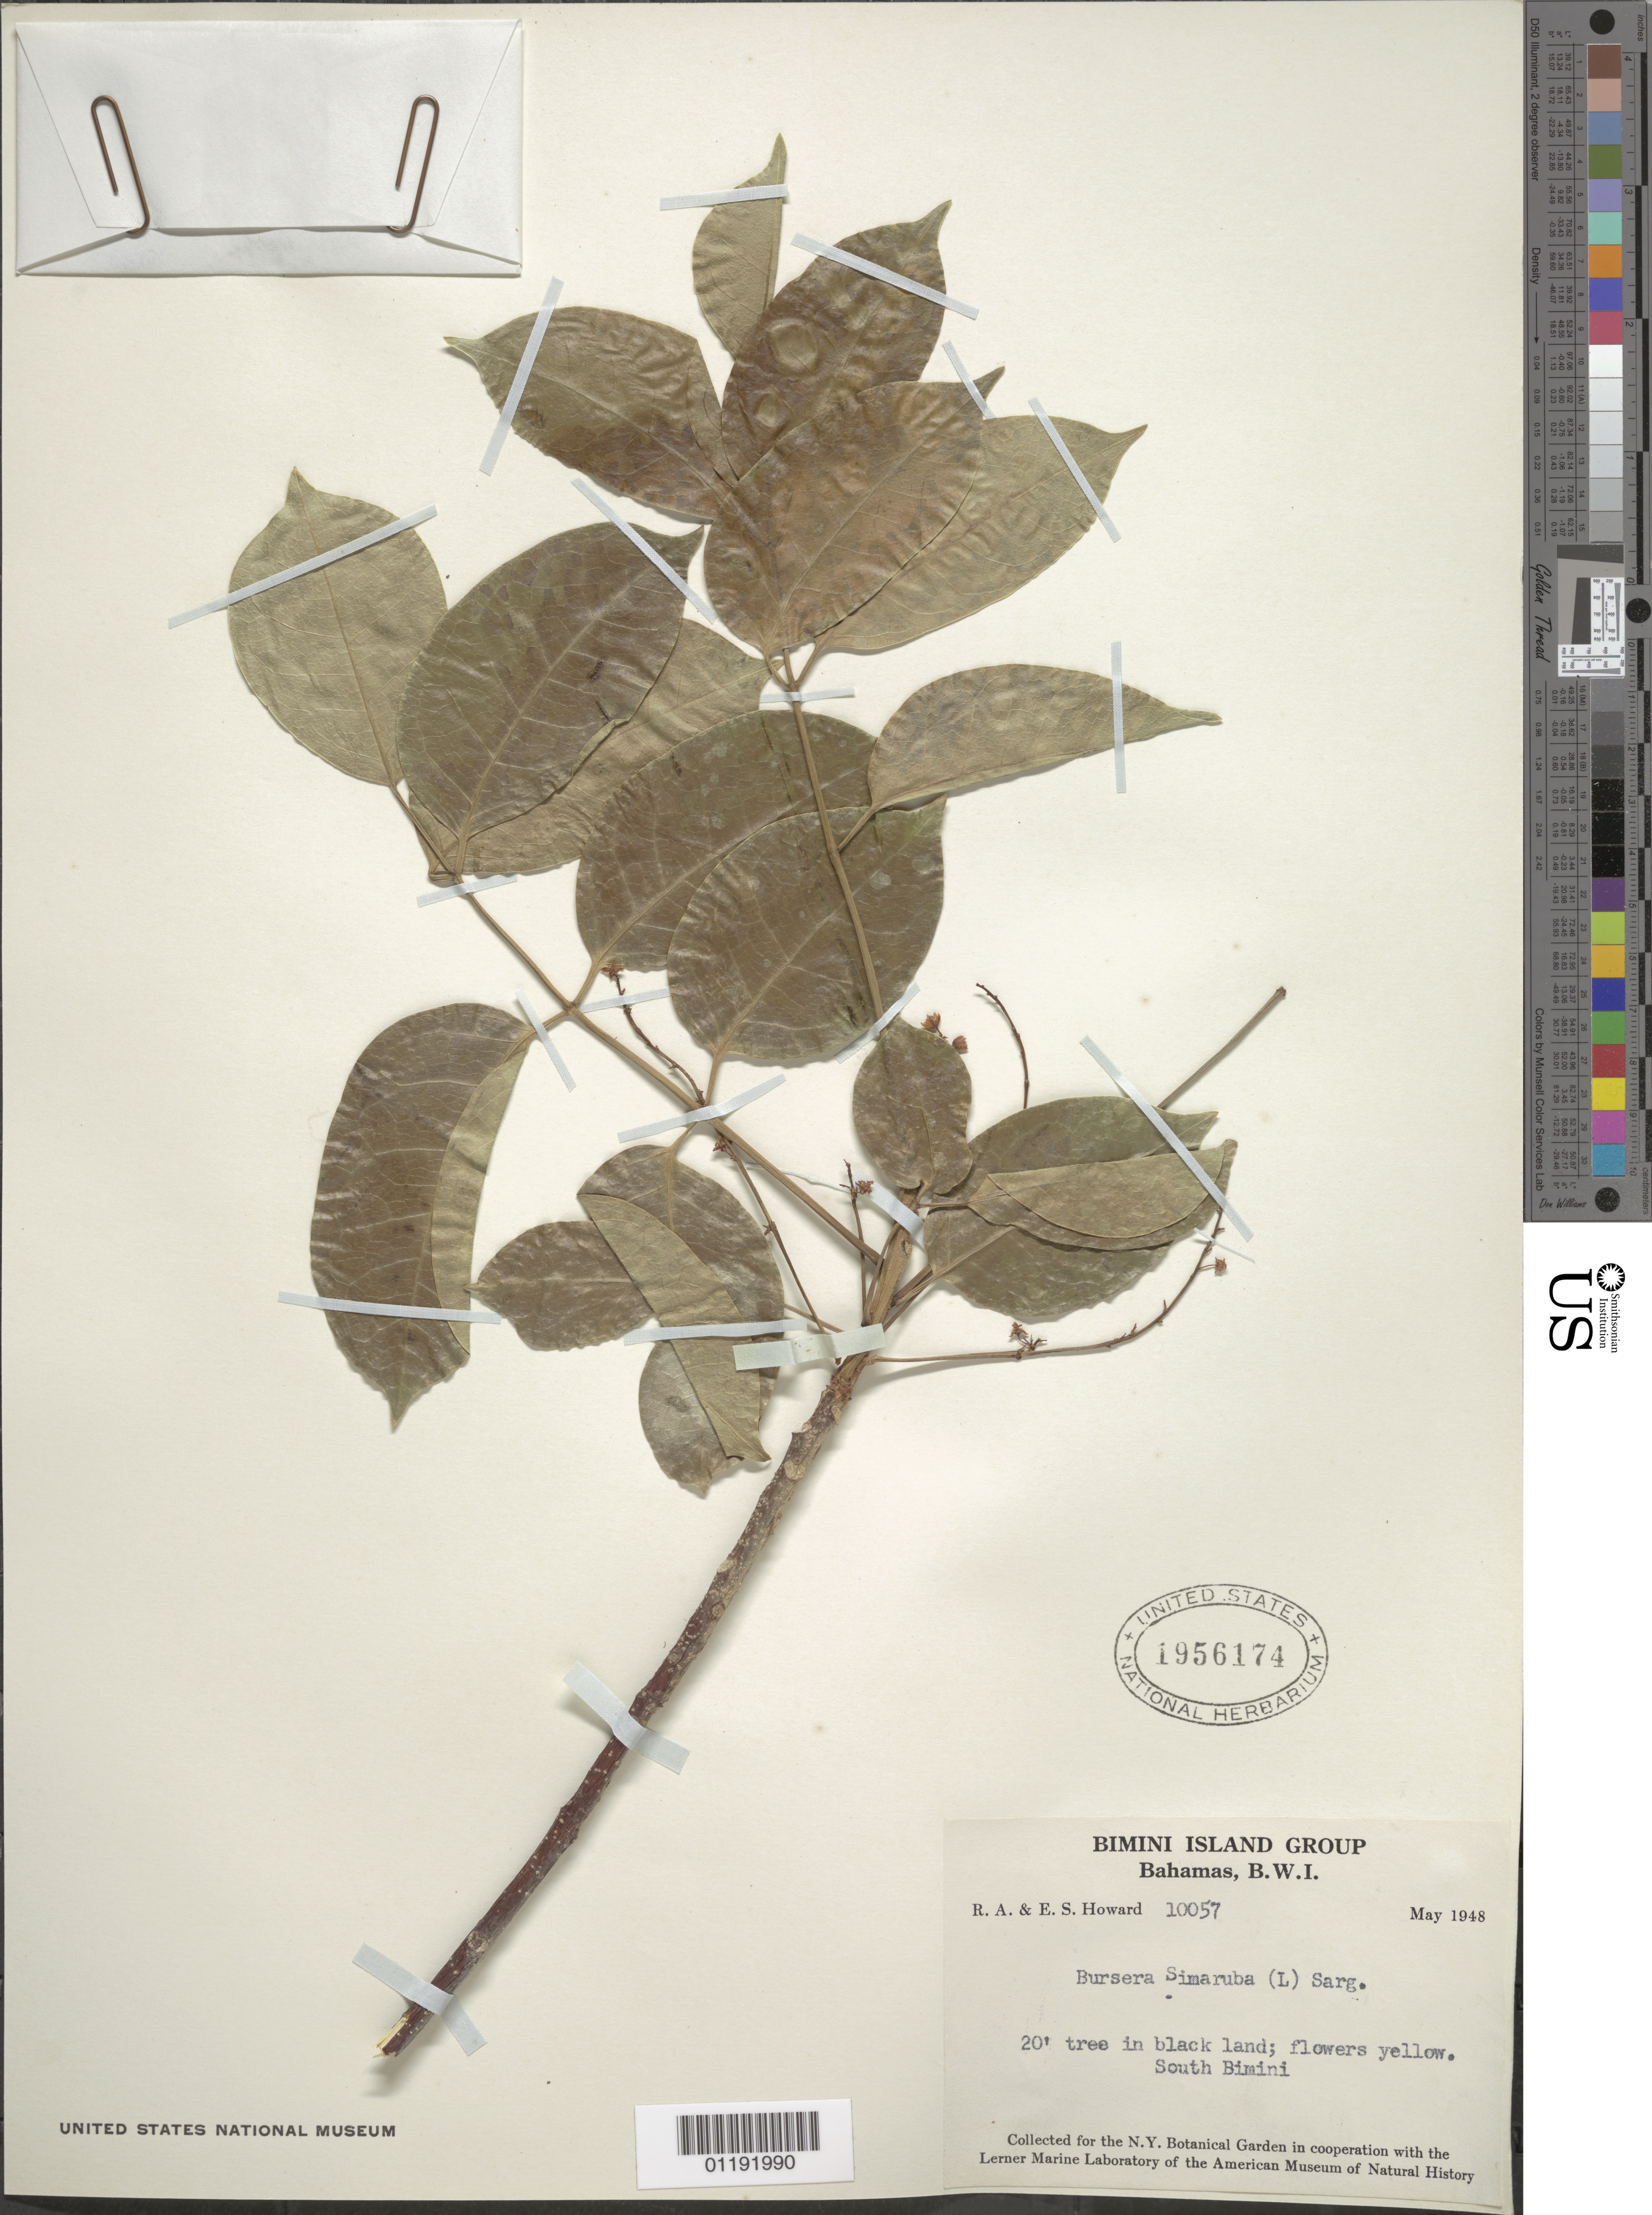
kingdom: Plantae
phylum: Tracheophyta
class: Magnoliopsida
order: Sapindales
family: Burseraceae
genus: Bursera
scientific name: Bursera simaruba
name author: (L.) Sarg.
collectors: R. A. Howard & E. S. Howard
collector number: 10057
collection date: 1948-05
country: Bahamas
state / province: Bimini and Cat Cay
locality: S Bimini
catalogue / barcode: US 1956174